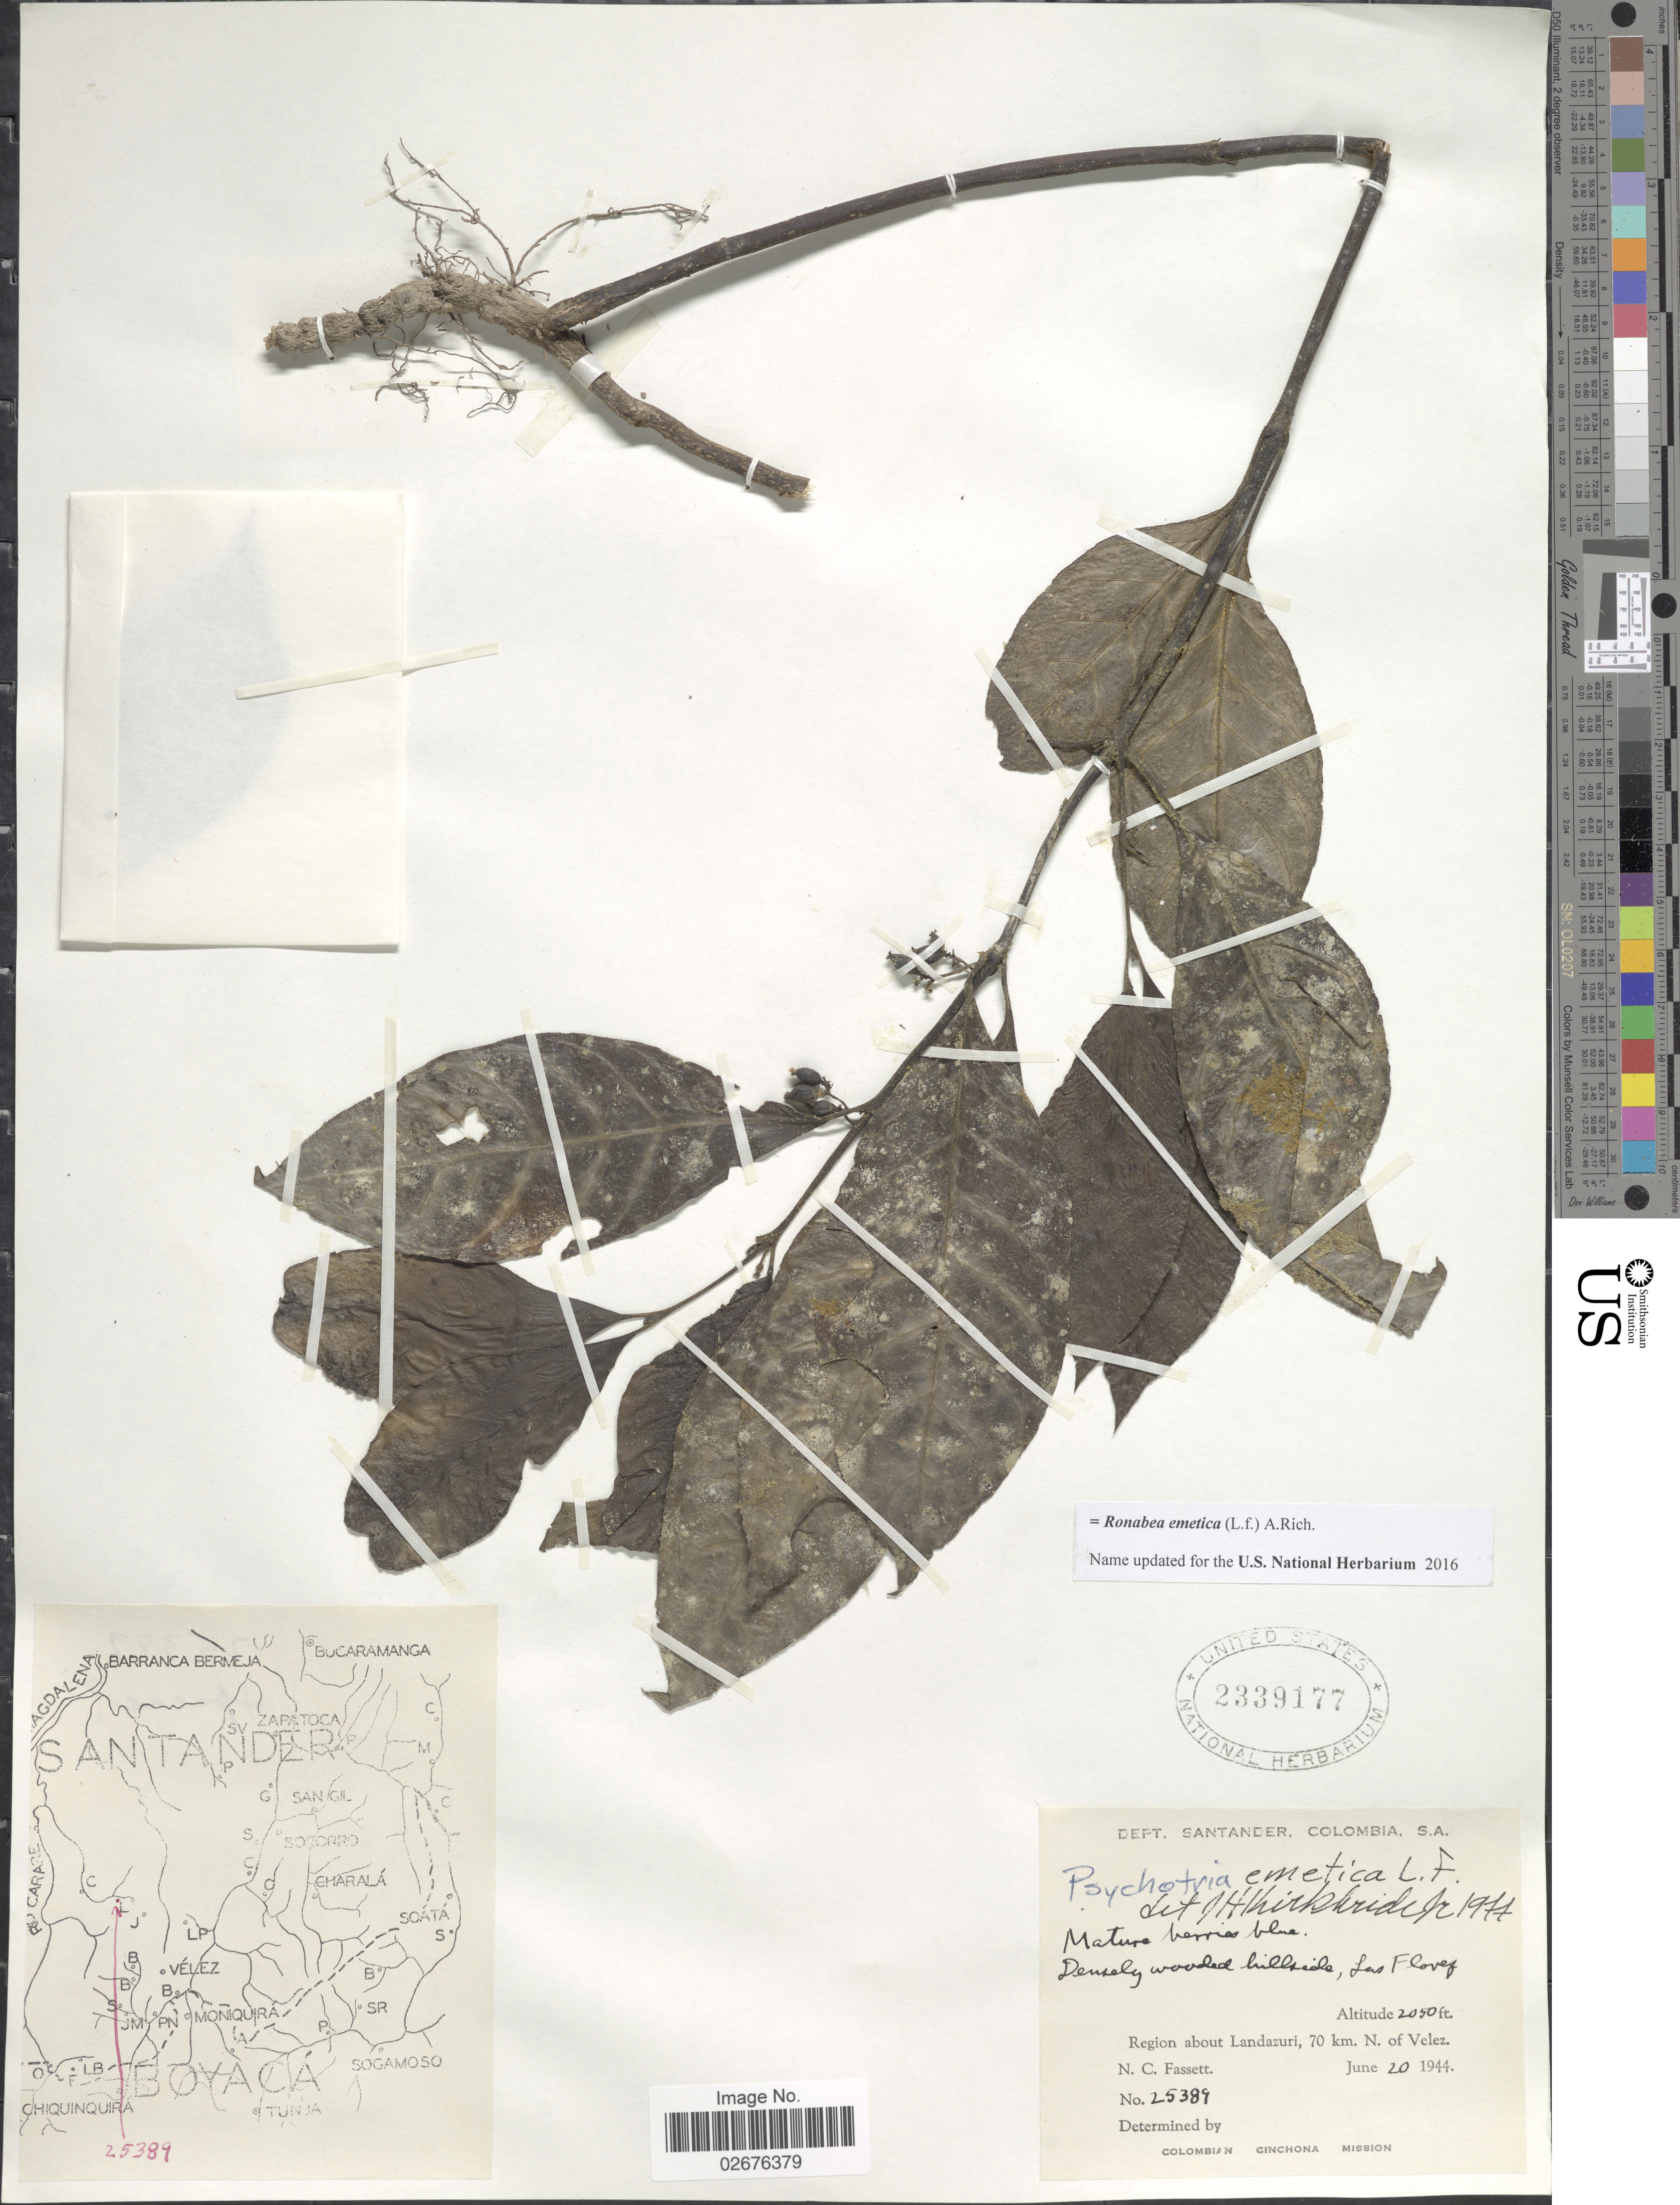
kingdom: Plantae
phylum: Tracheophyta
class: Magnoliopsida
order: Gentianales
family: Rubiaceae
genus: Ronabea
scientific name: Ronabea emetica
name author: (L. f.) A. Rich.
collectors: N. C. Fassett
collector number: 25389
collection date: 1944-06-20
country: Colombia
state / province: Santander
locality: Densely wooded hillside, Las Florez. Region about Landazuri, 70 km. N. of Velez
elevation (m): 625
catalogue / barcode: US 2339177